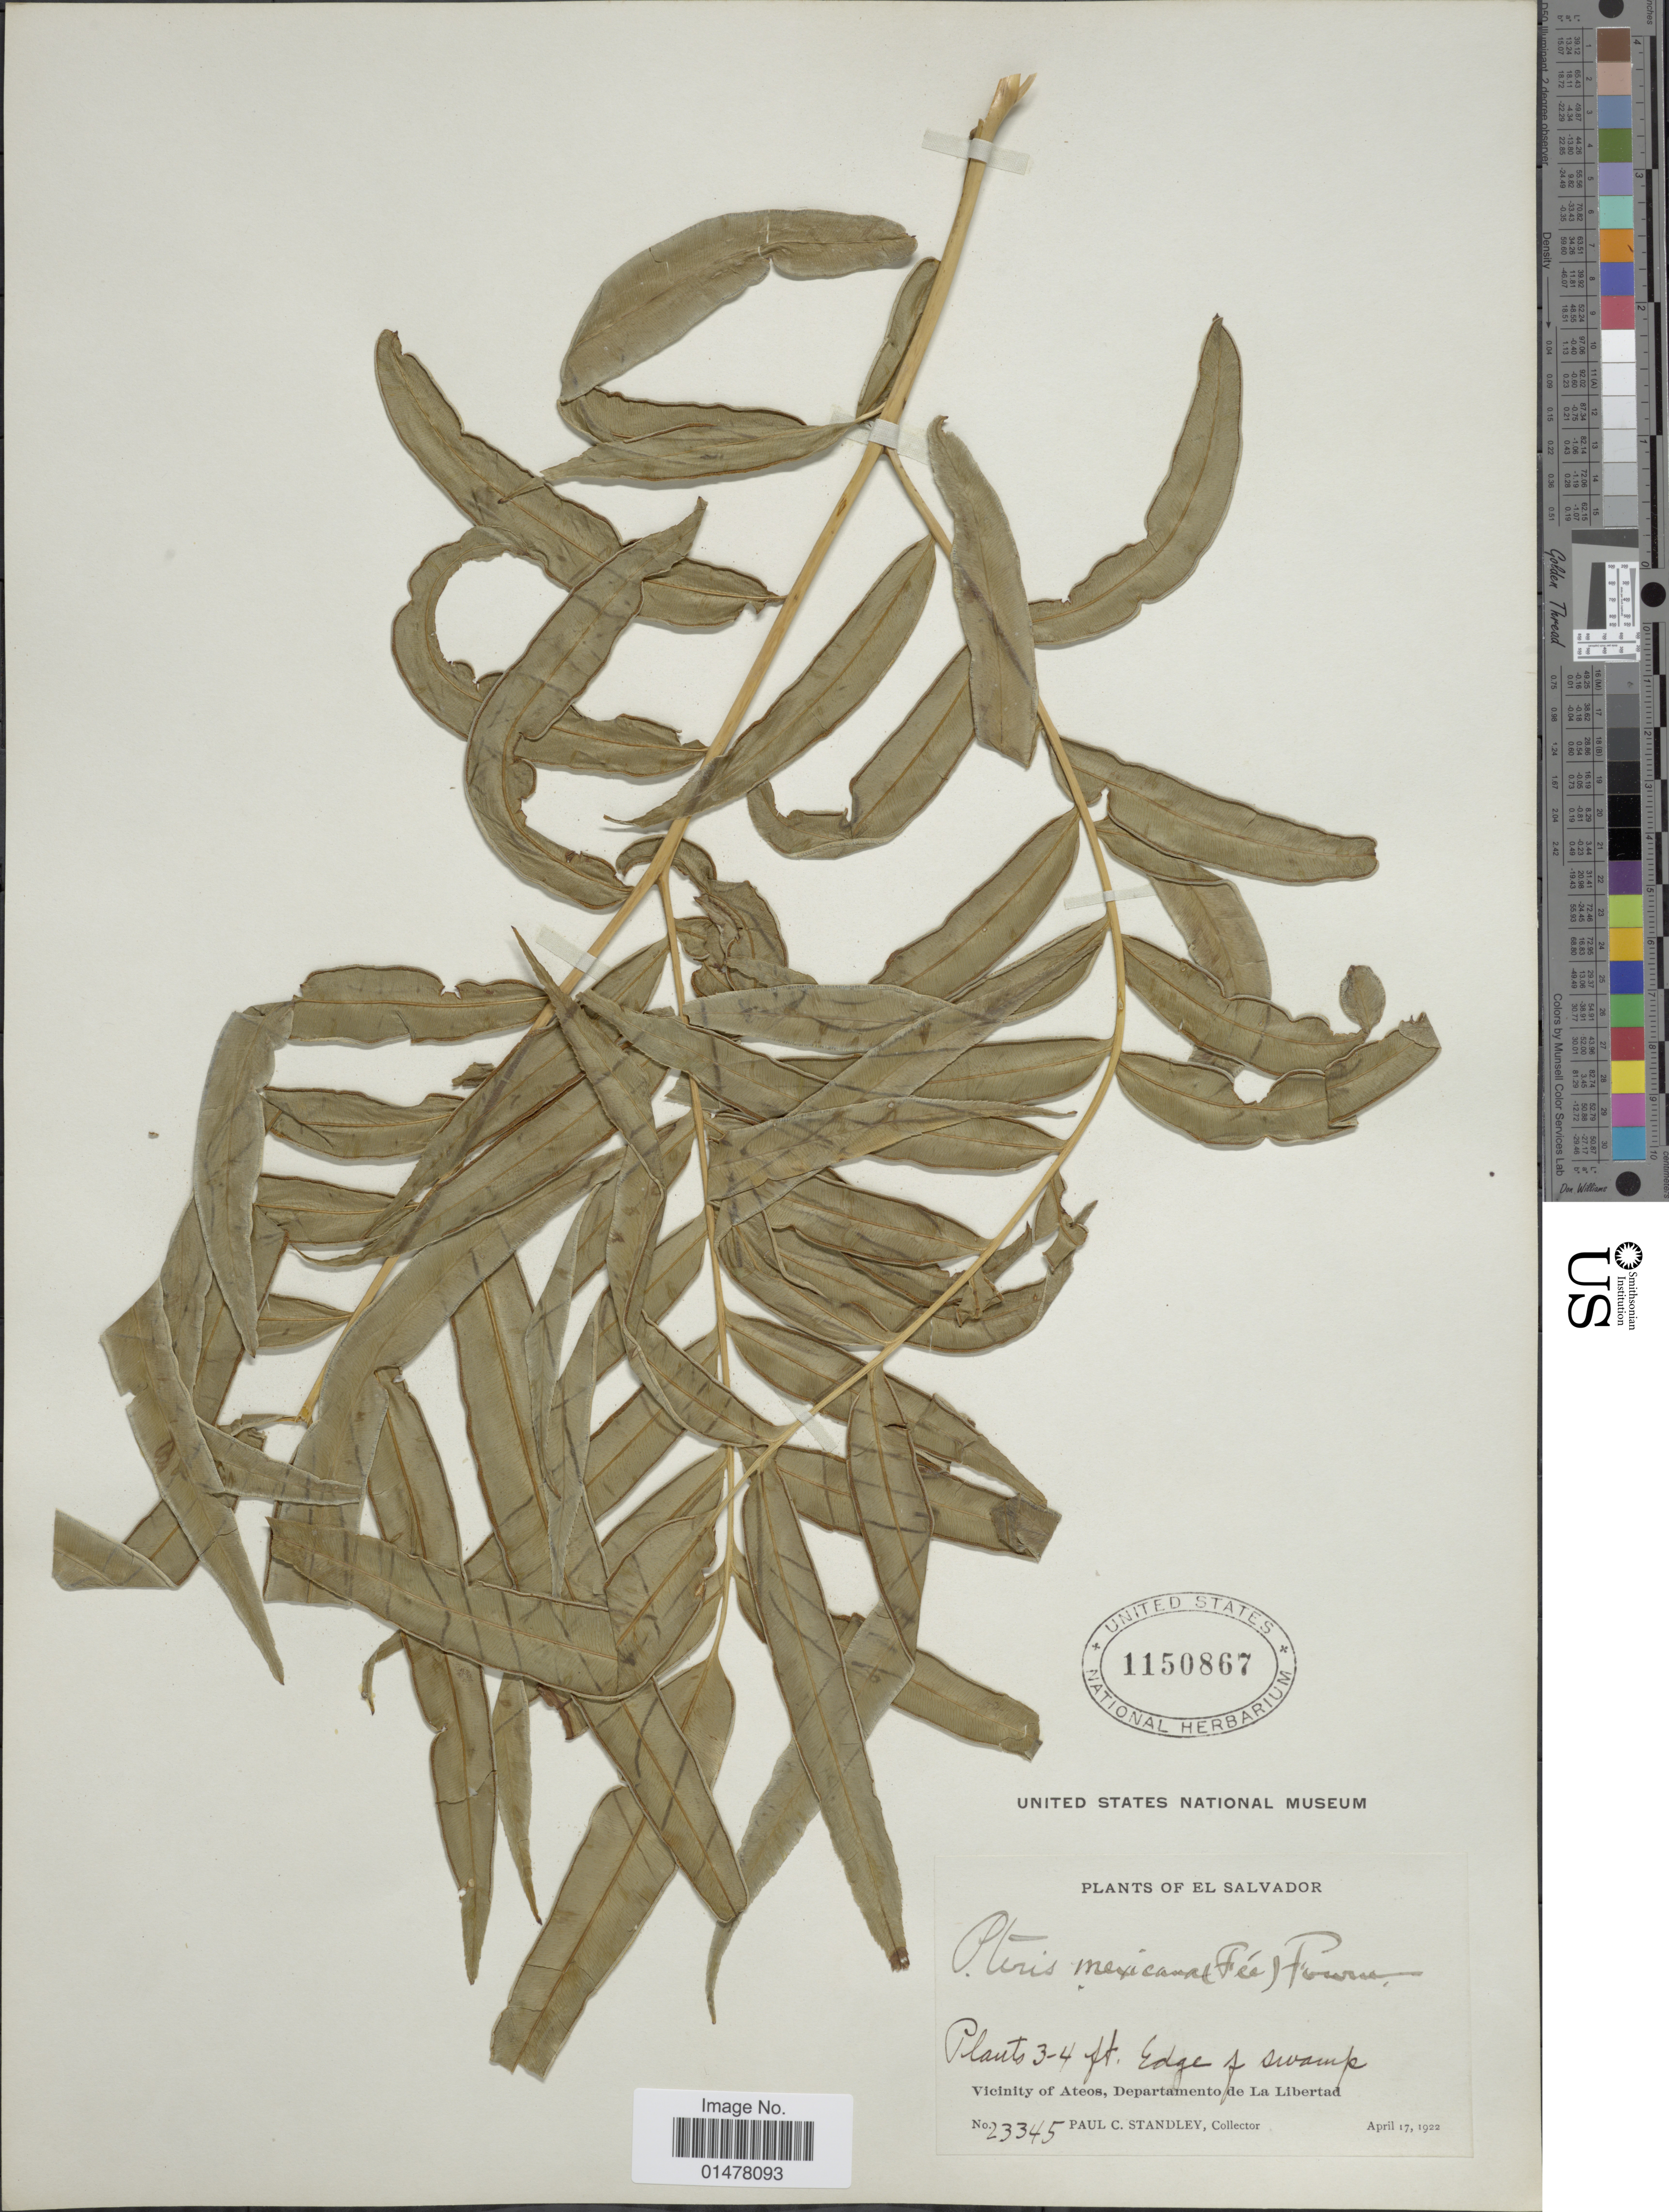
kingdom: Plantae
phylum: Tracheophyta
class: Polypodiopsida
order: Polypodiales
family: Pteridaceae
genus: Pteris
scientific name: Pteris pulchra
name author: Schltdl. & Cham.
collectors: P. C. Standley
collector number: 23345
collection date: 1922-04-17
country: El Salvador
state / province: La Libertad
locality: Plants of El Salvador, Vicinity of Ateos, Departamento de La Libertad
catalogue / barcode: US 1150867